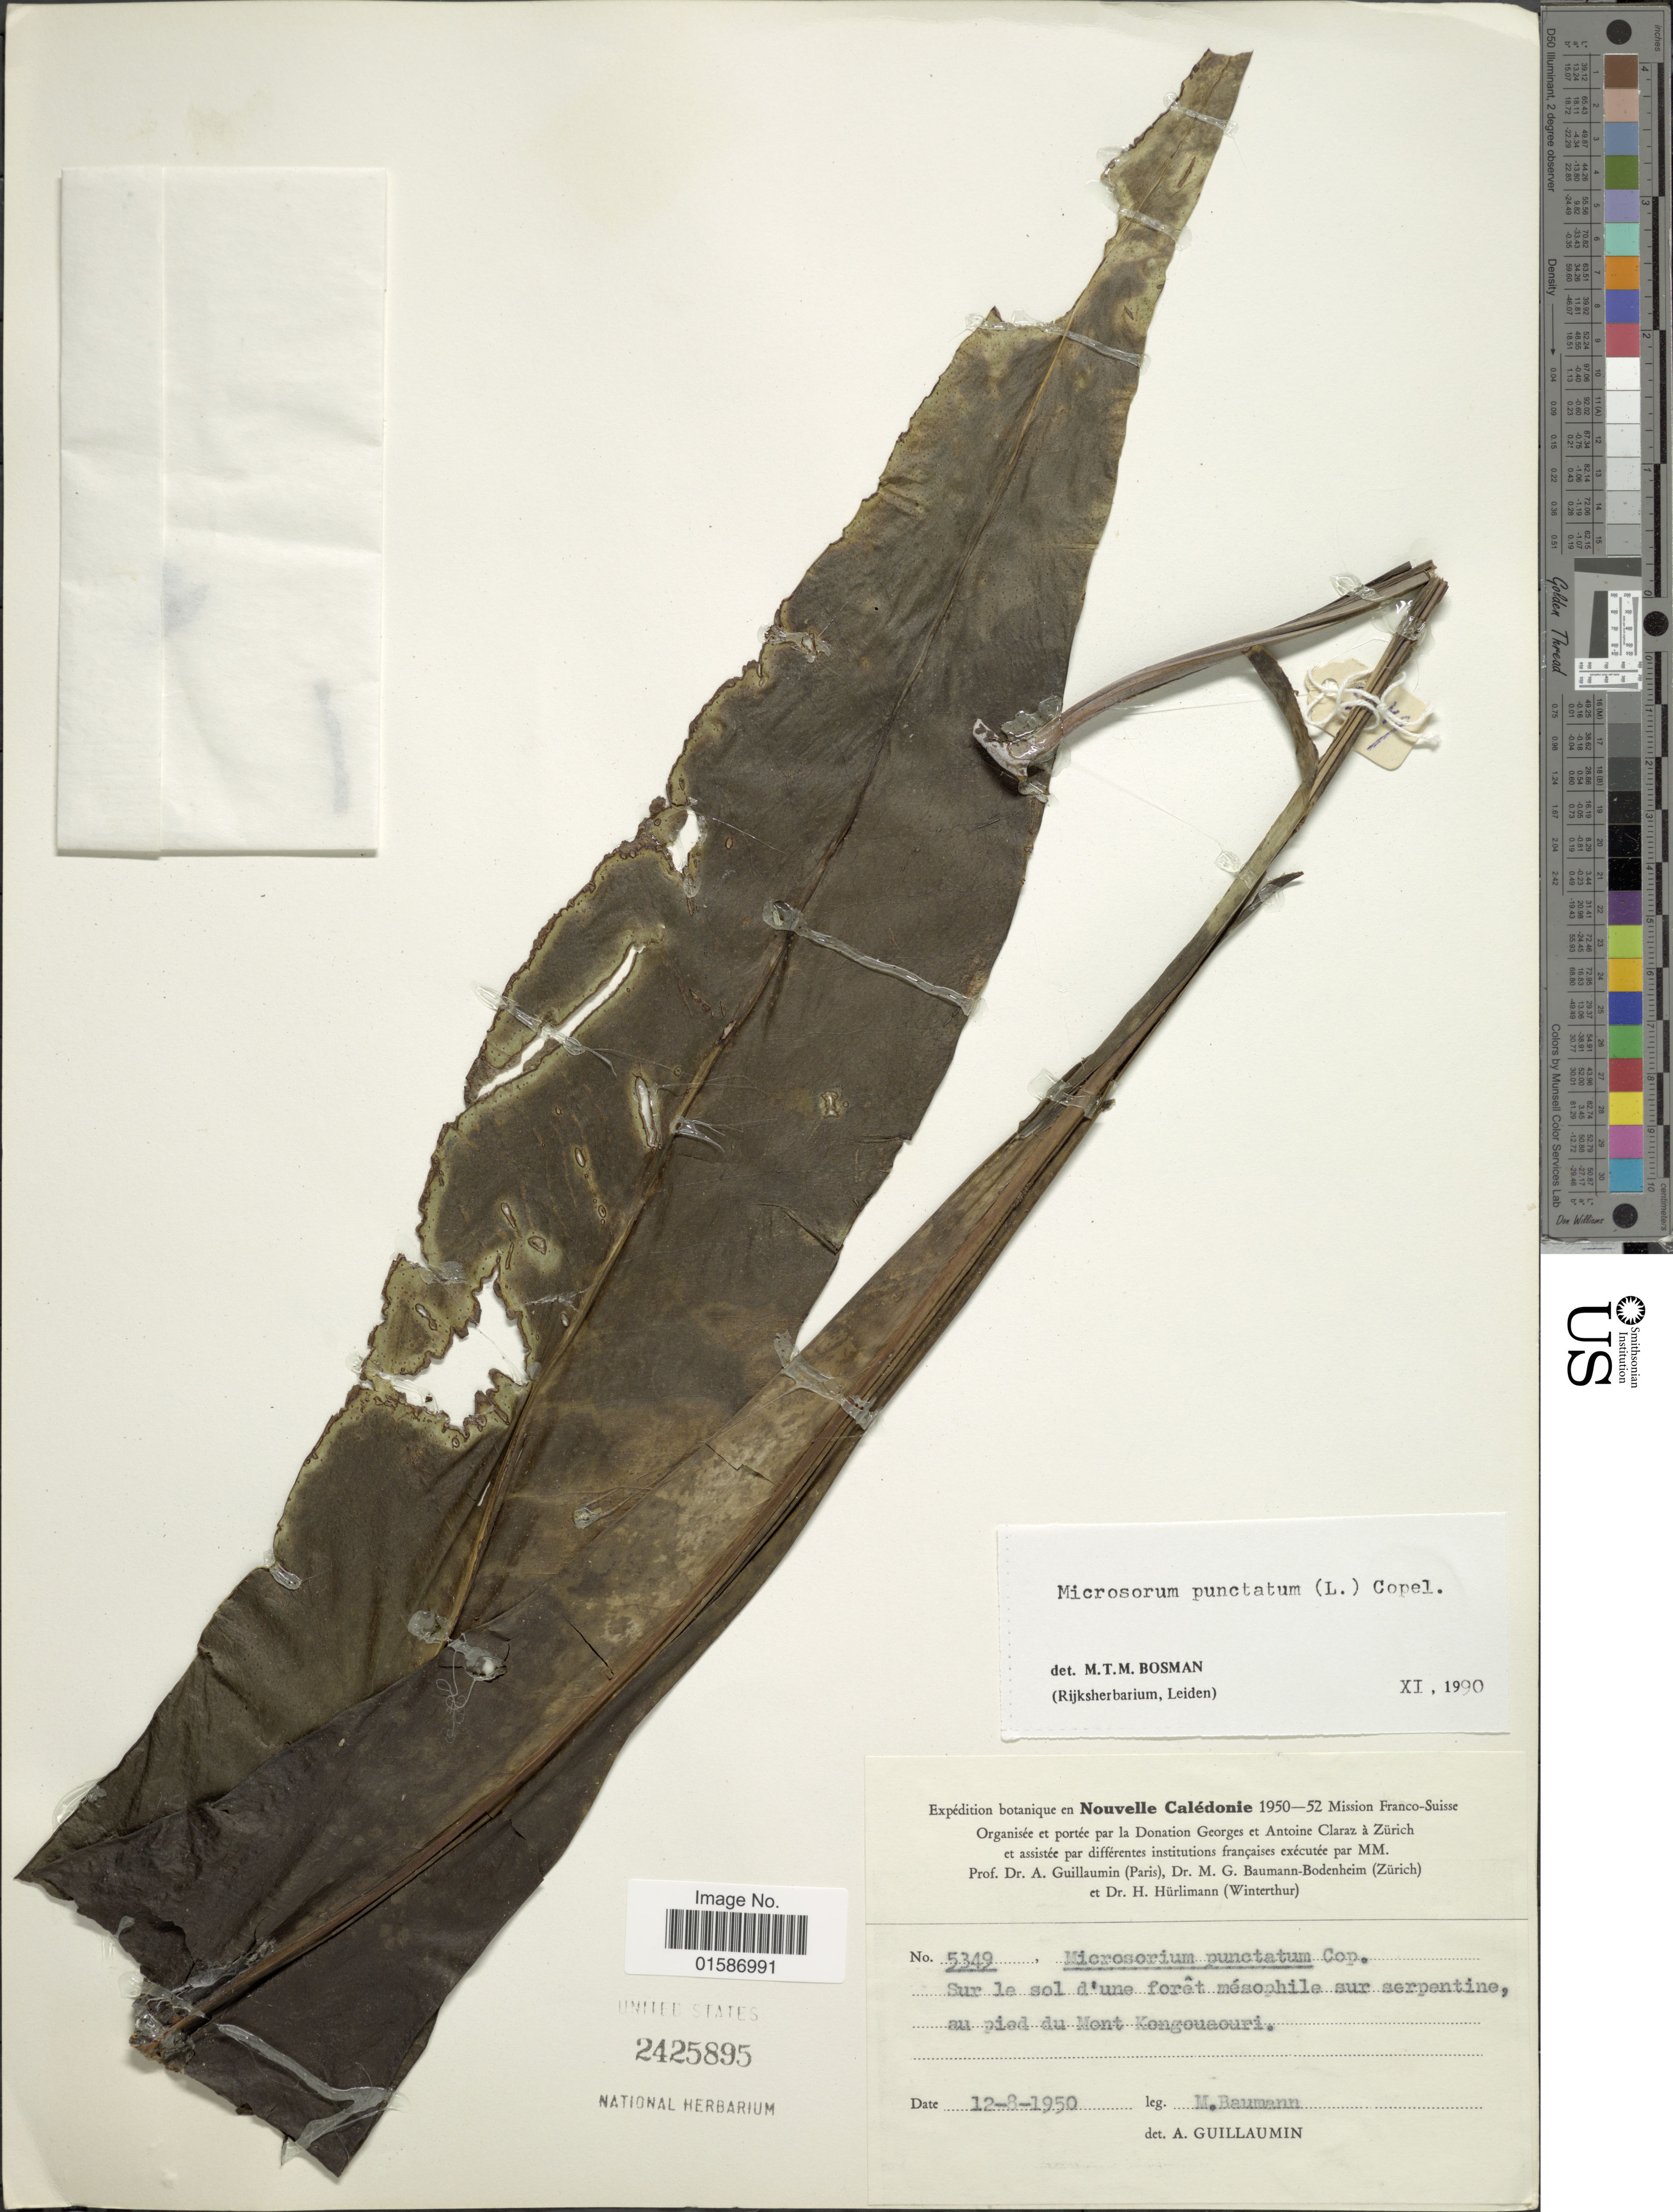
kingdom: Plantae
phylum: Tracheophyta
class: Polypodiopsida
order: Polypodiales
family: Polypodiaceae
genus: Microsorum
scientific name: Microsorum punctatum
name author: (L.) Copel.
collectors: M. Baumann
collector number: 5349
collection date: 1950-08-12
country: New Caledonia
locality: Sur le sol d'une forêt mésophile sur serpentine, au pied du Mont Kongouaouri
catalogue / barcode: US 2425895